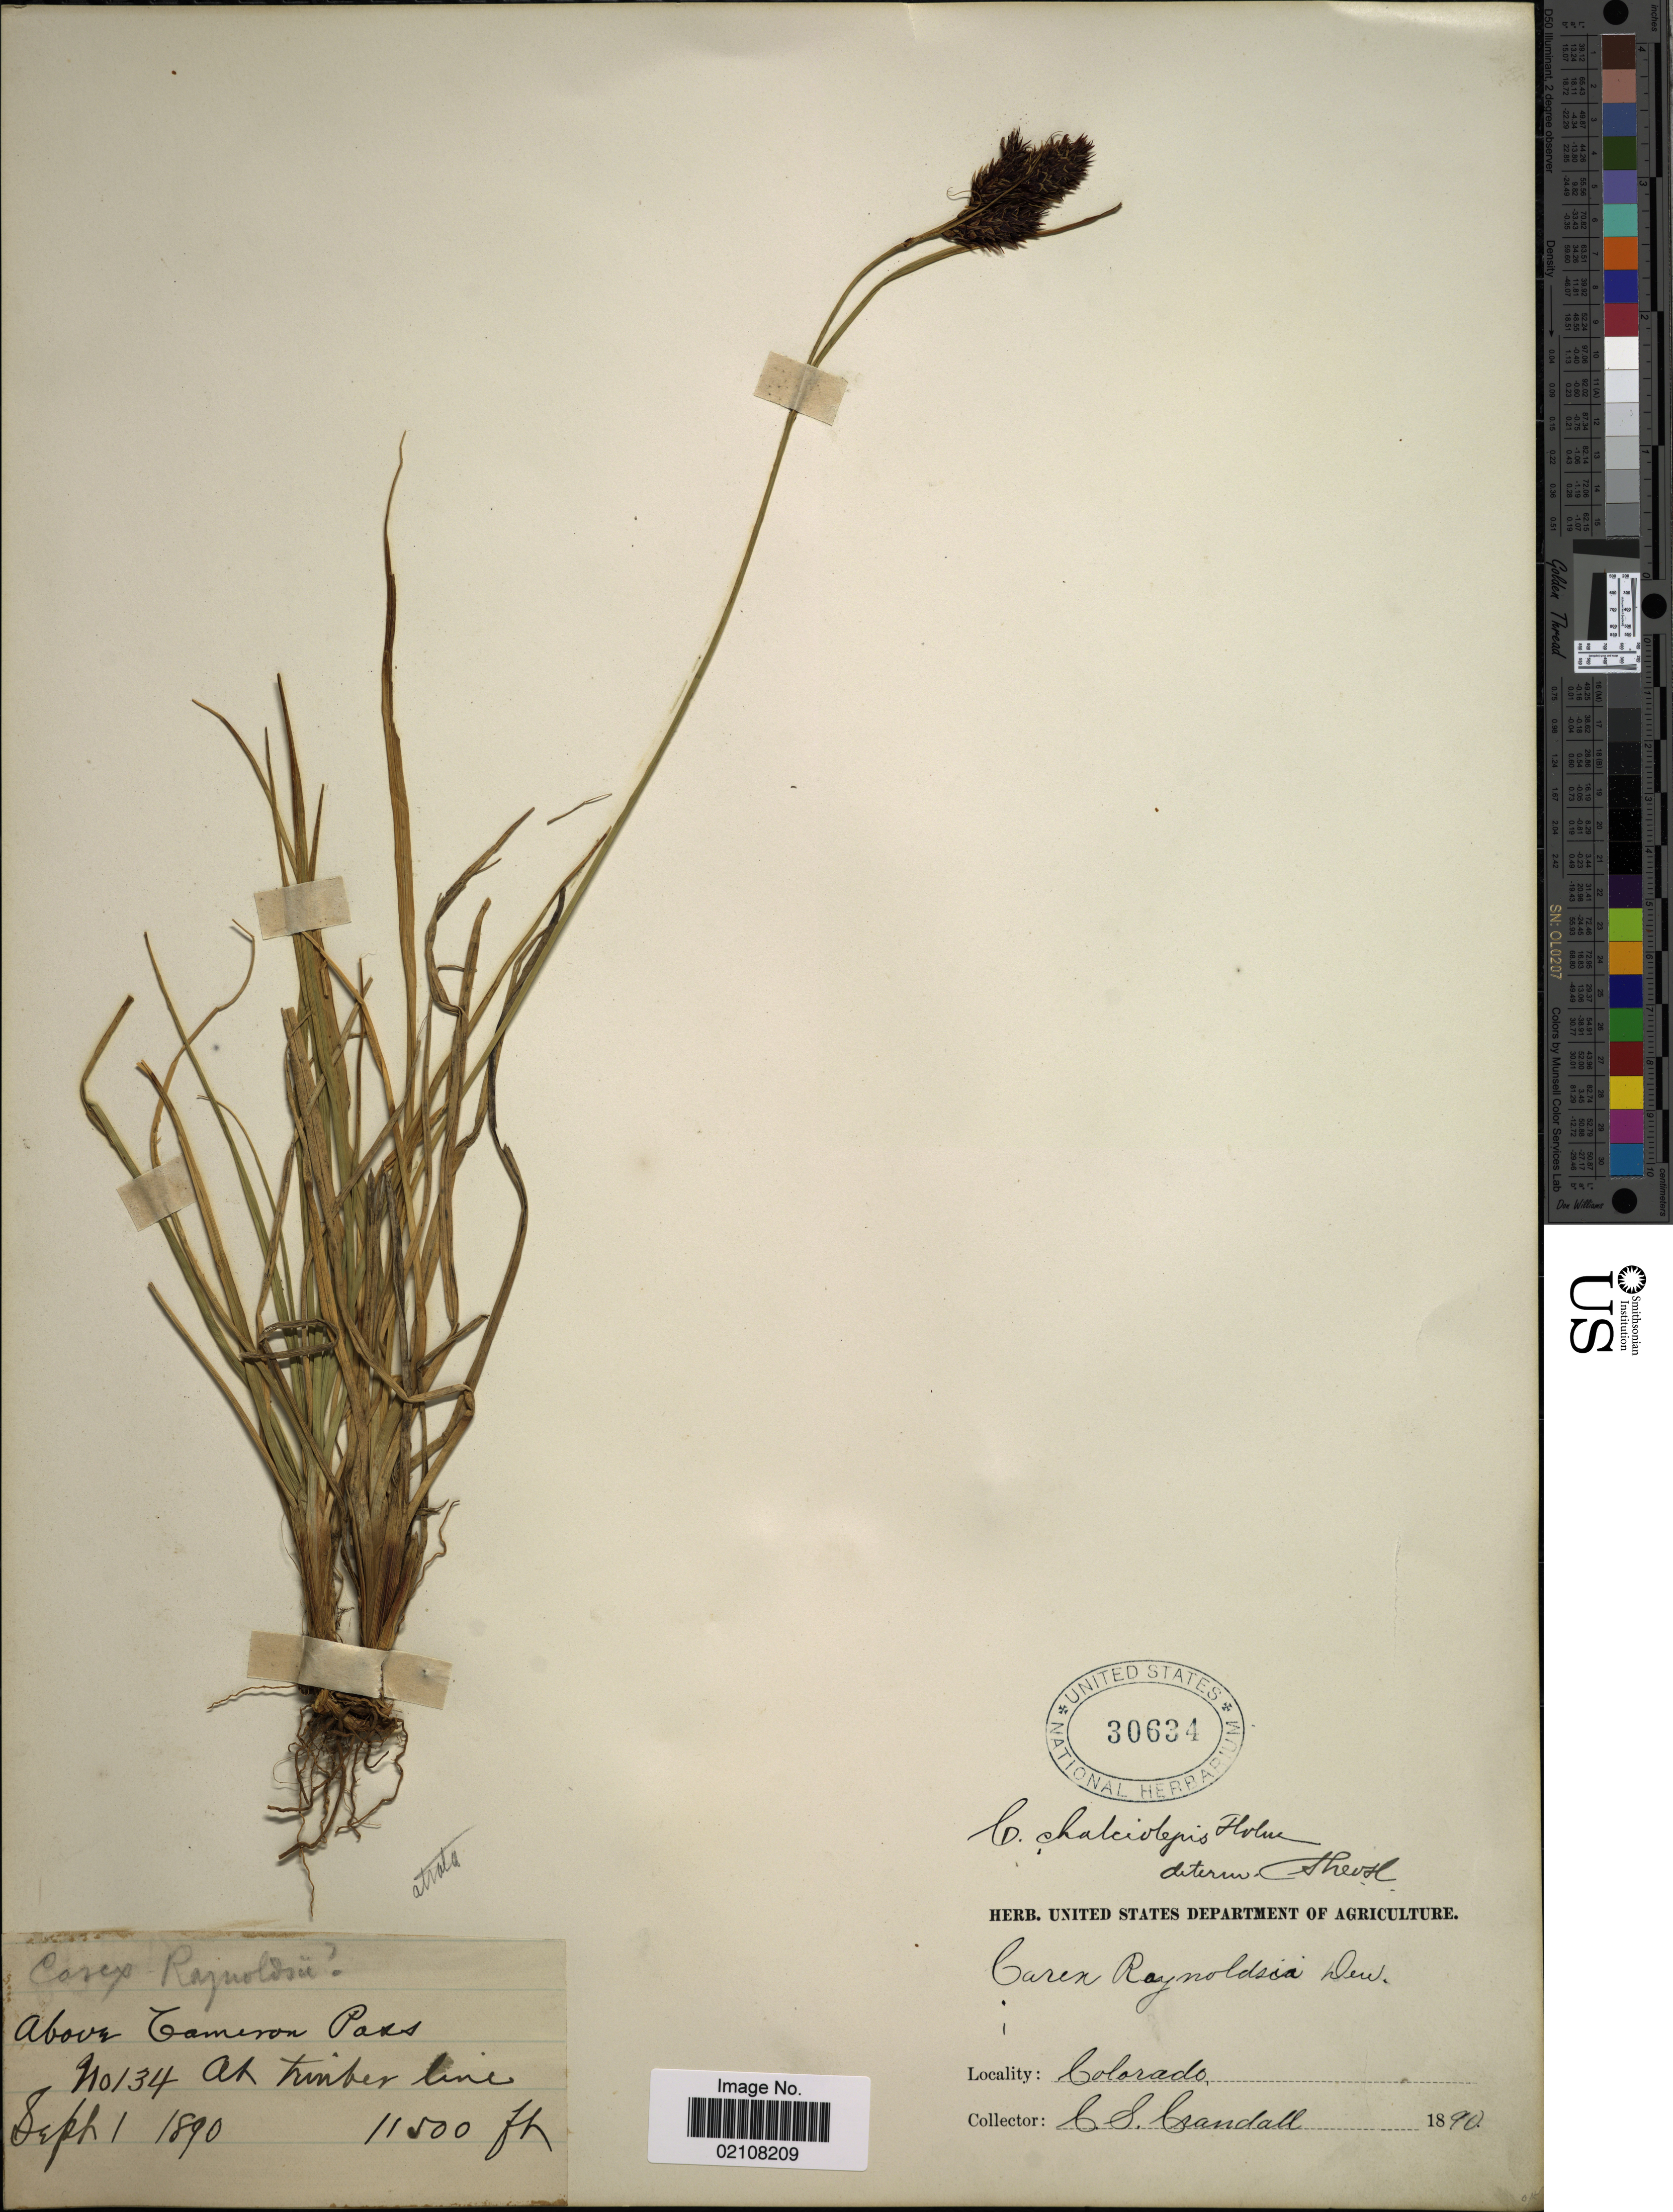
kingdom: Plantae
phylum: Tracheophyta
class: Liliopsida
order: Poales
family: Cyperaceae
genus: Carex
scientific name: Carex chalciolepis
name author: Holm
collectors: C. Crandall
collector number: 134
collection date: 1890-09-01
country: United States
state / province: Colorado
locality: Above Cameron Pass, at Timber line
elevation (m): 3505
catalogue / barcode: US 30634